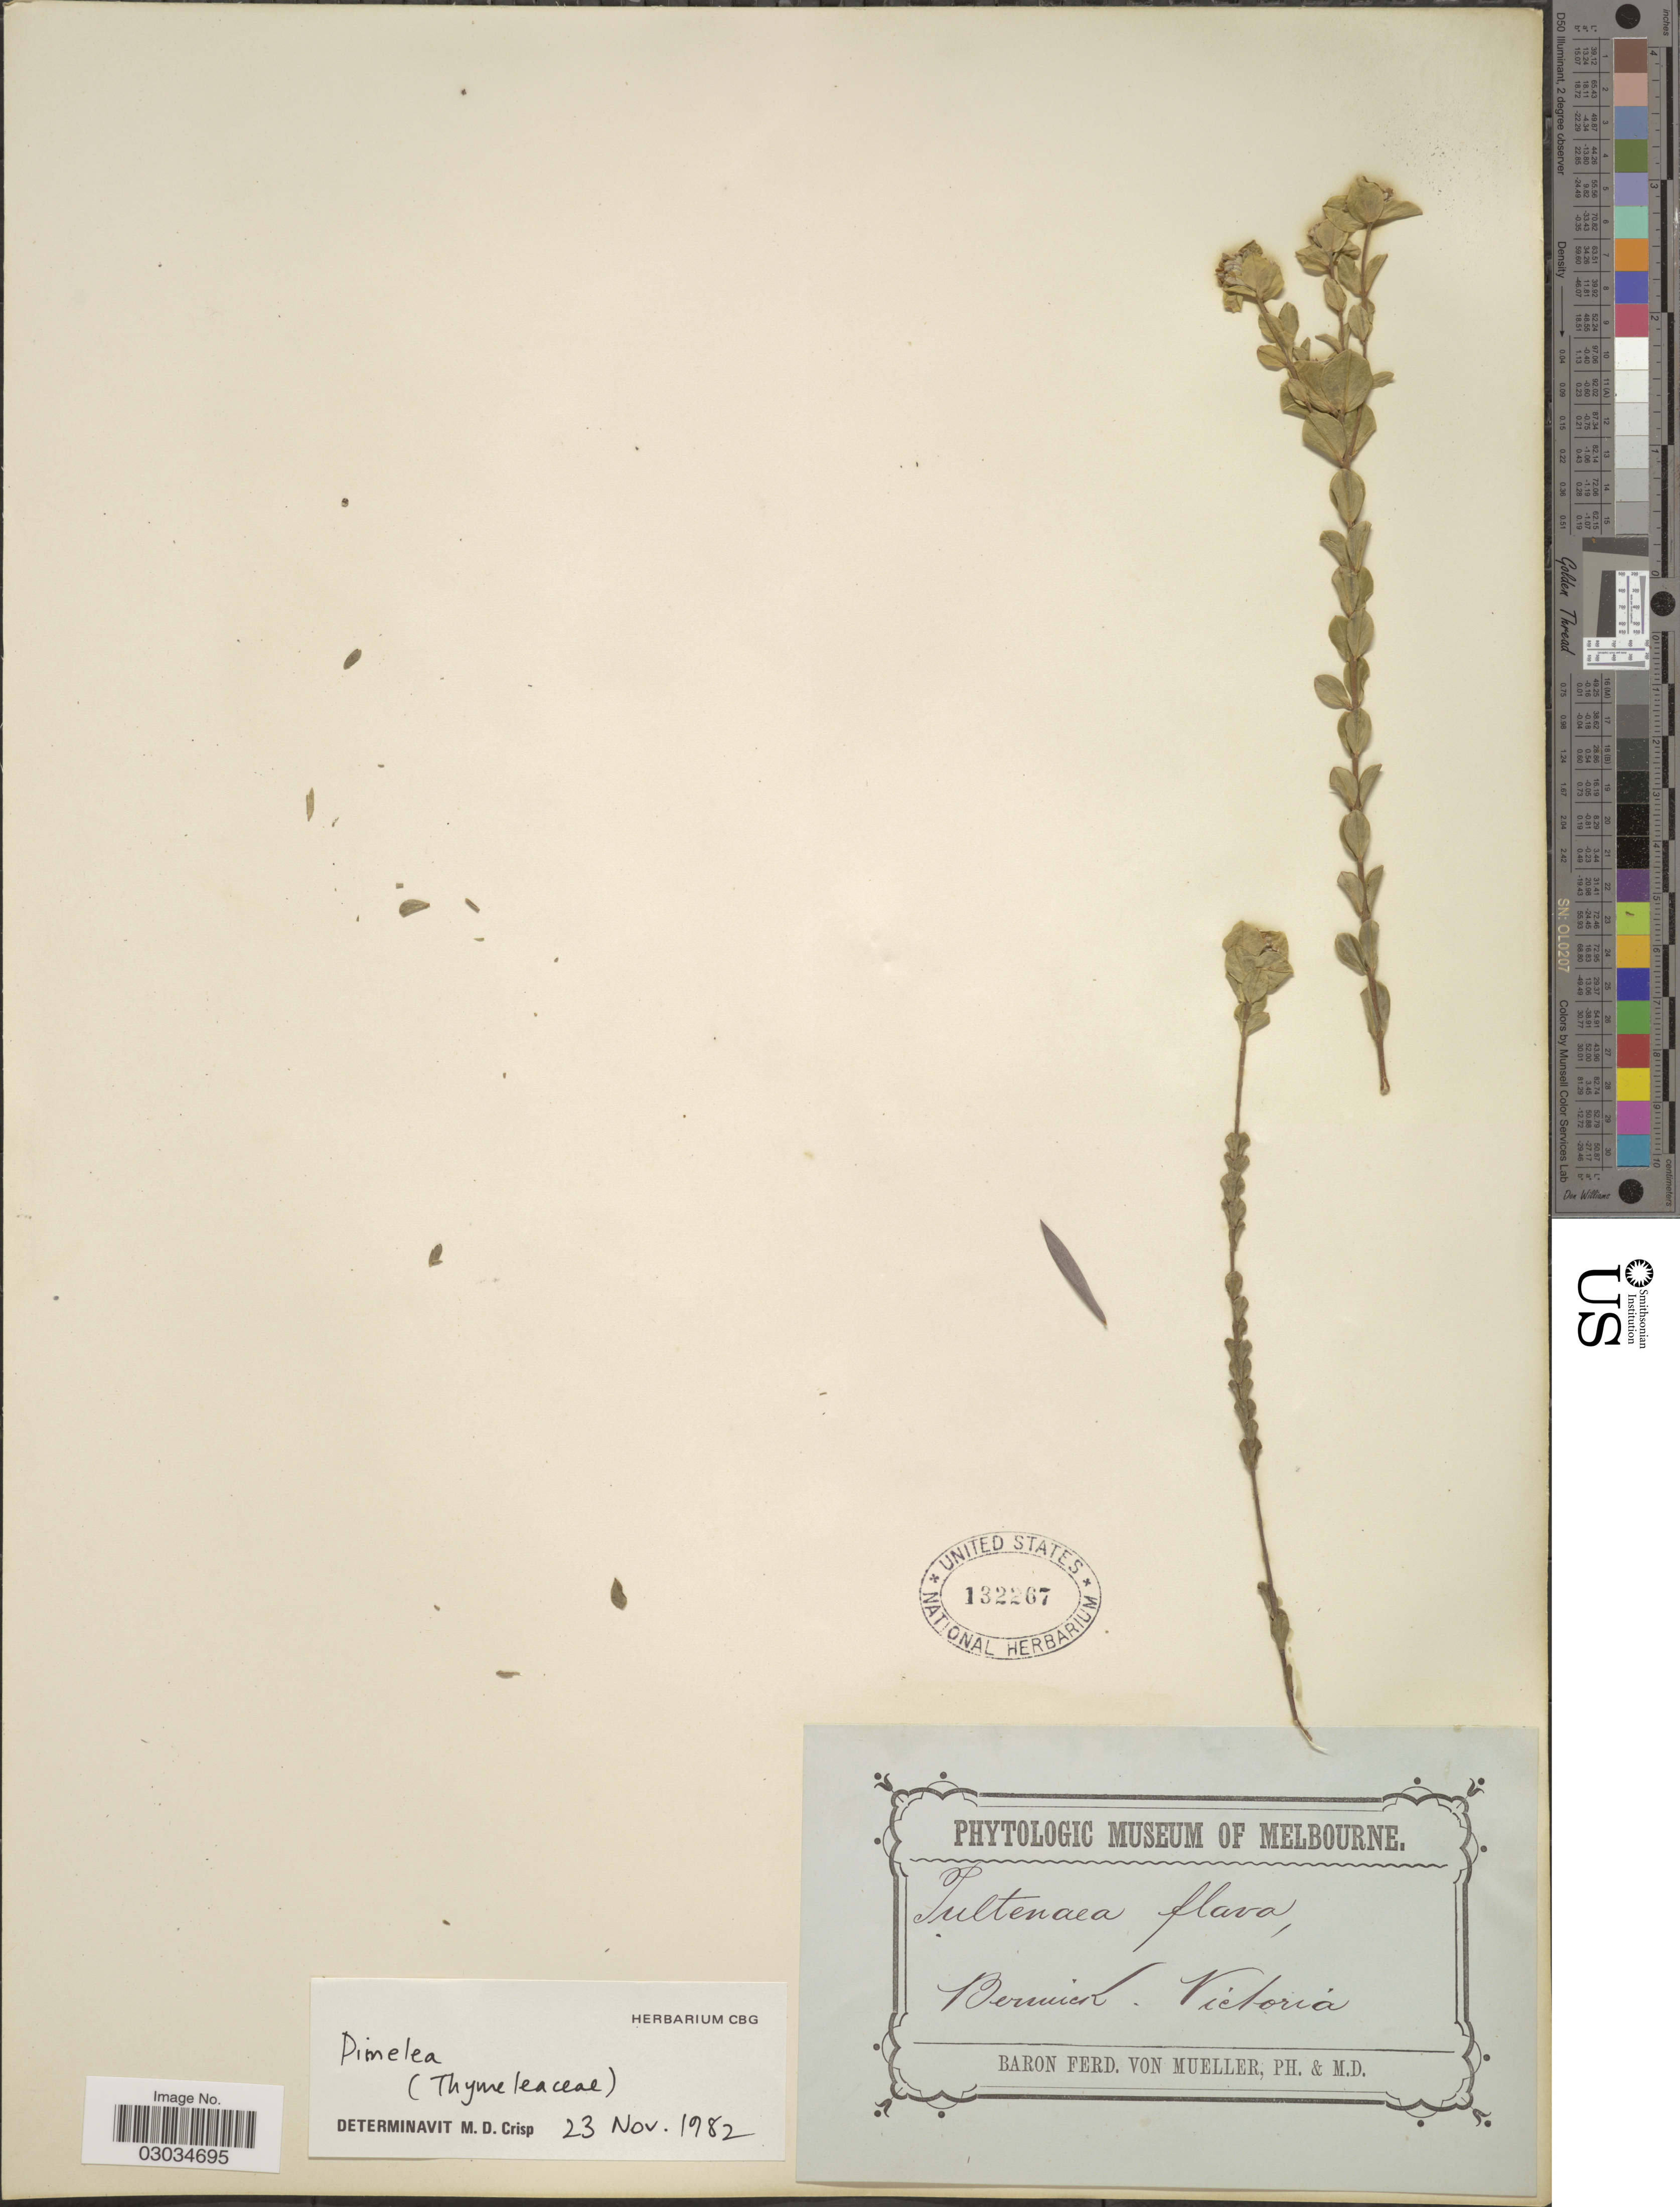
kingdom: Plantae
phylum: Tracheophyta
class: Magnoliopsida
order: Malvales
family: Thymelaeaceae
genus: Pimelea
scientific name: Pimelea sp.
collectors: F. von Mueller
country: Australia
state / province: Victoria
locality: Berwick. Victoria.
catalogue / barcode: US 132267